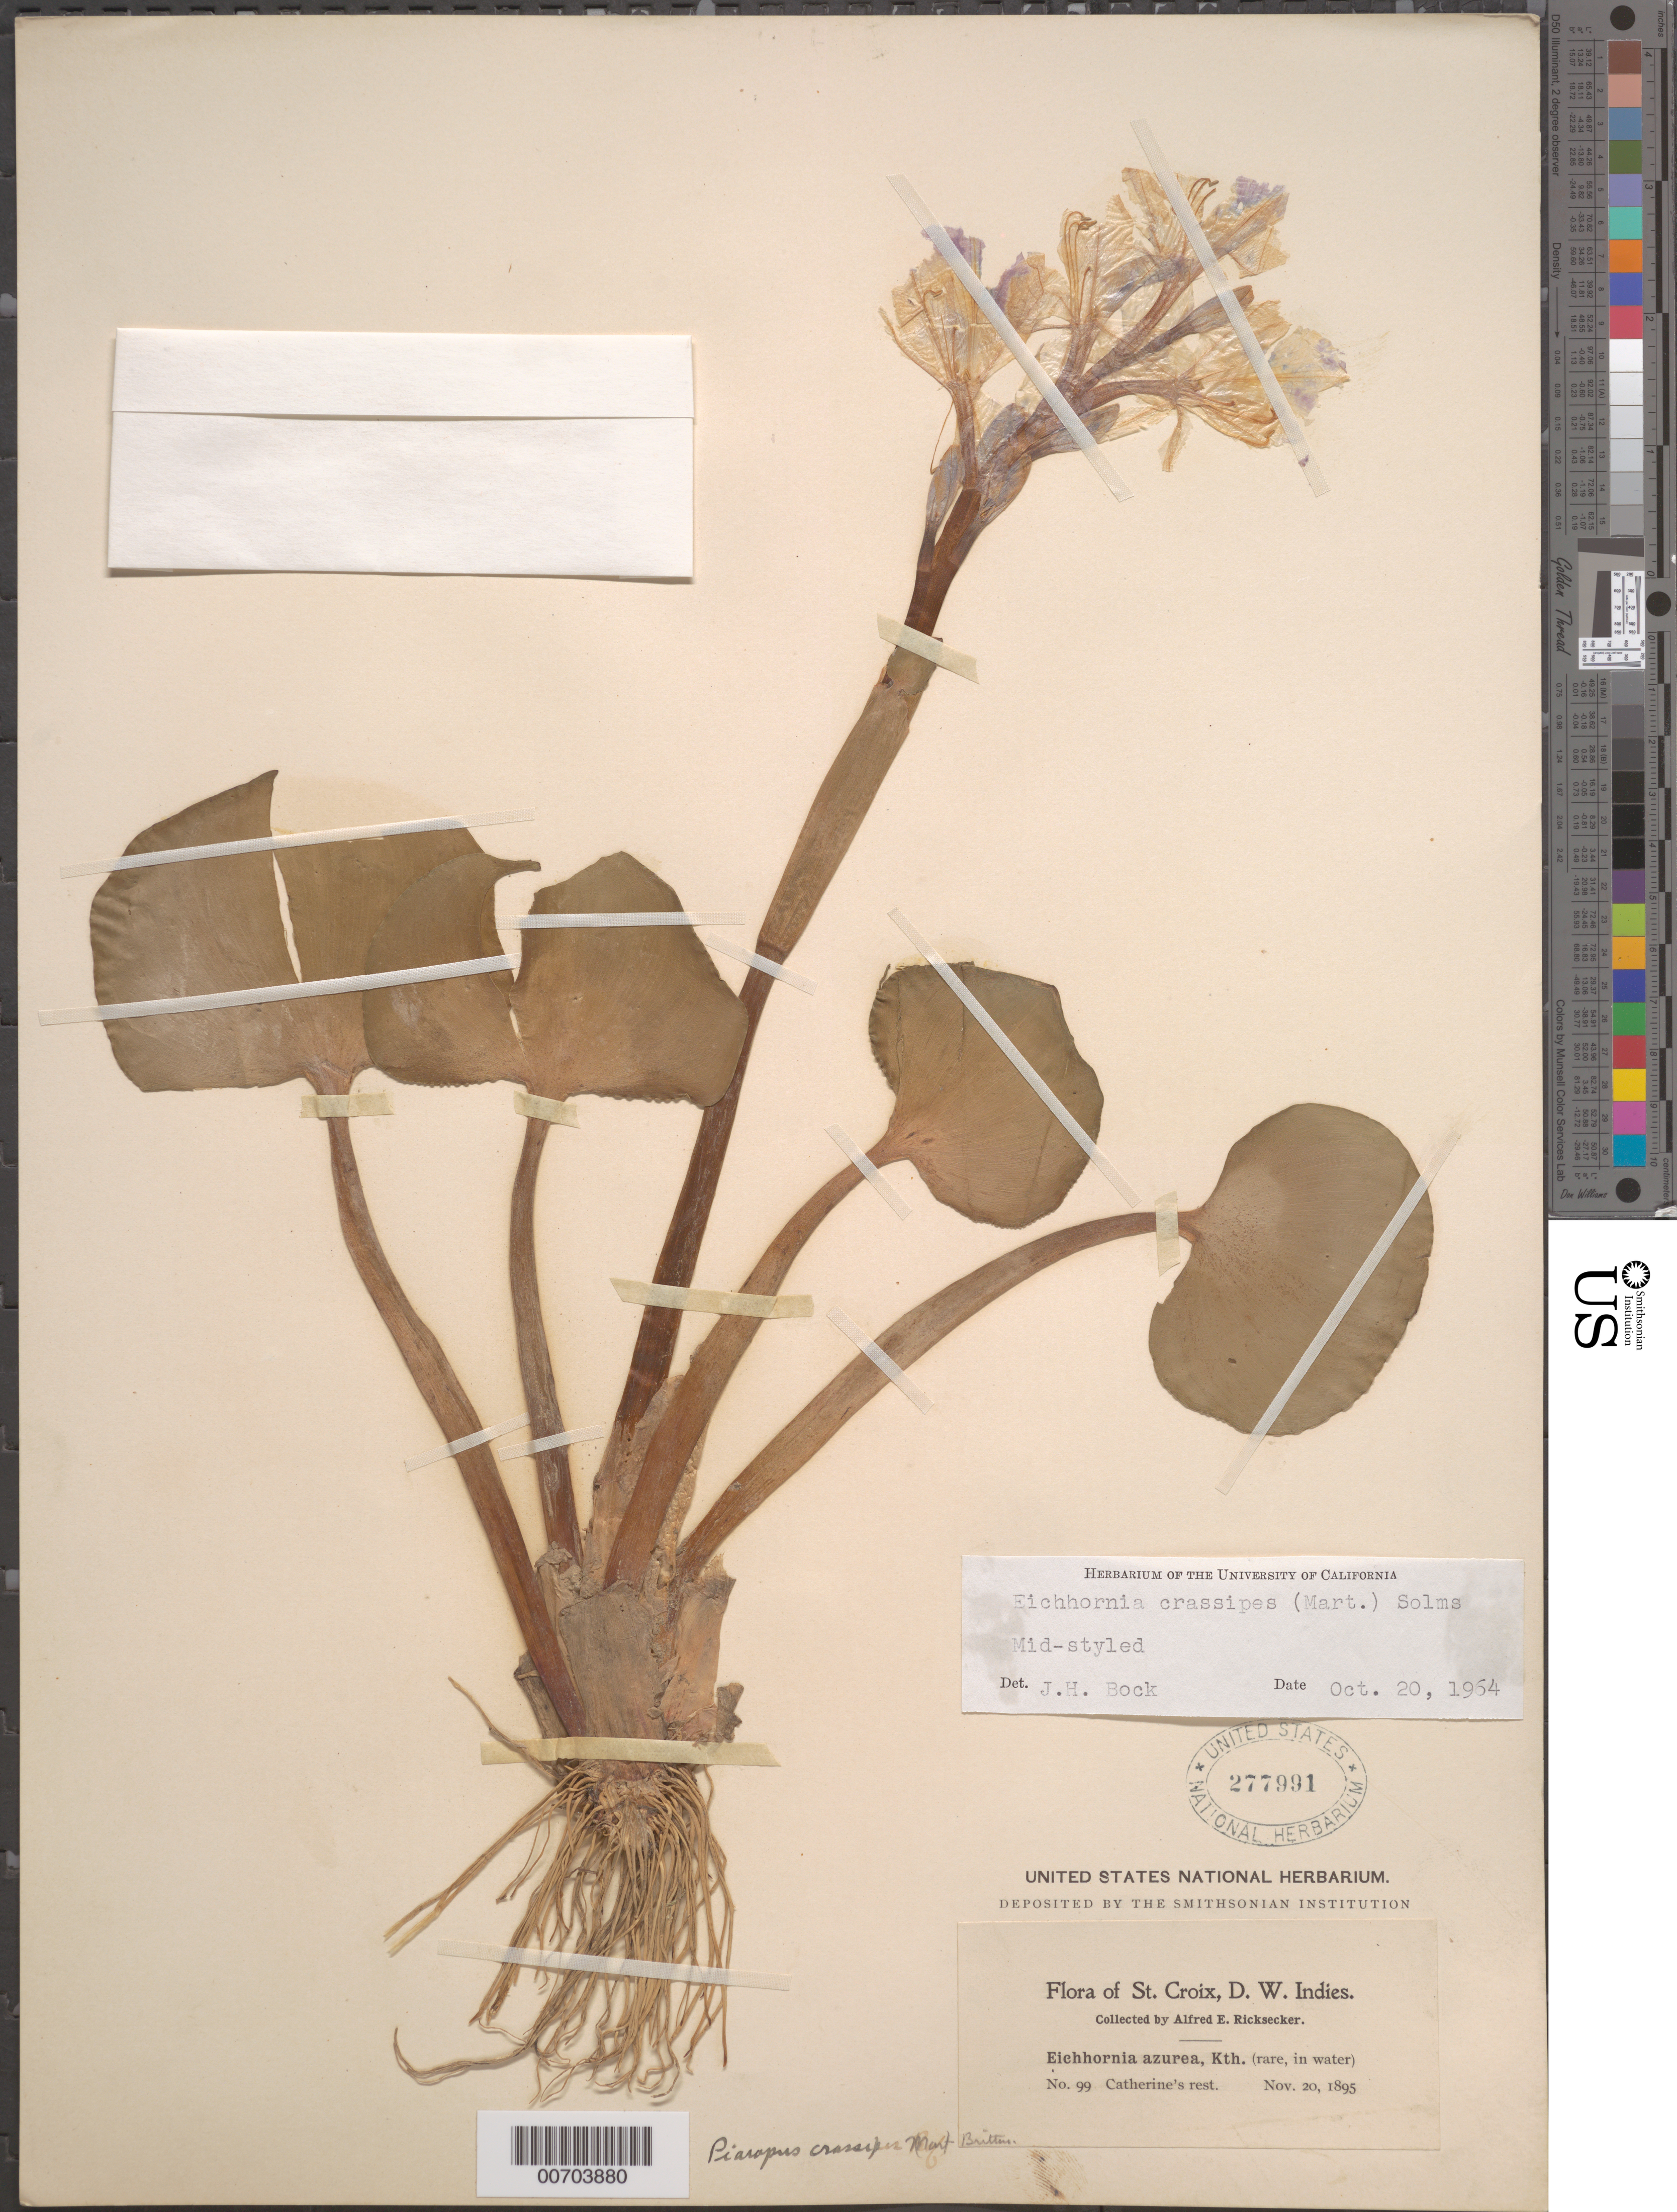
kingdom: Plantae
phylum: Tracheophyta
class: Liliopsida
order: Commelinales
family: Pontederiaceae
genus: Eichhornia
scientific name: Eichhornia crassipes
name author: (Mart.) Solms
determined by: Bock, J. H.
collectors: A. E. Ricksecker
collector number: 99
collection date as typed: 20 Nov 1895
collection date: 1895-11-20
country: U.S. Virgin Islands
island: St. Croix Island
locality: Katherine's Rest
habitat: Rare; in water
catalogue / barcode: US 277991